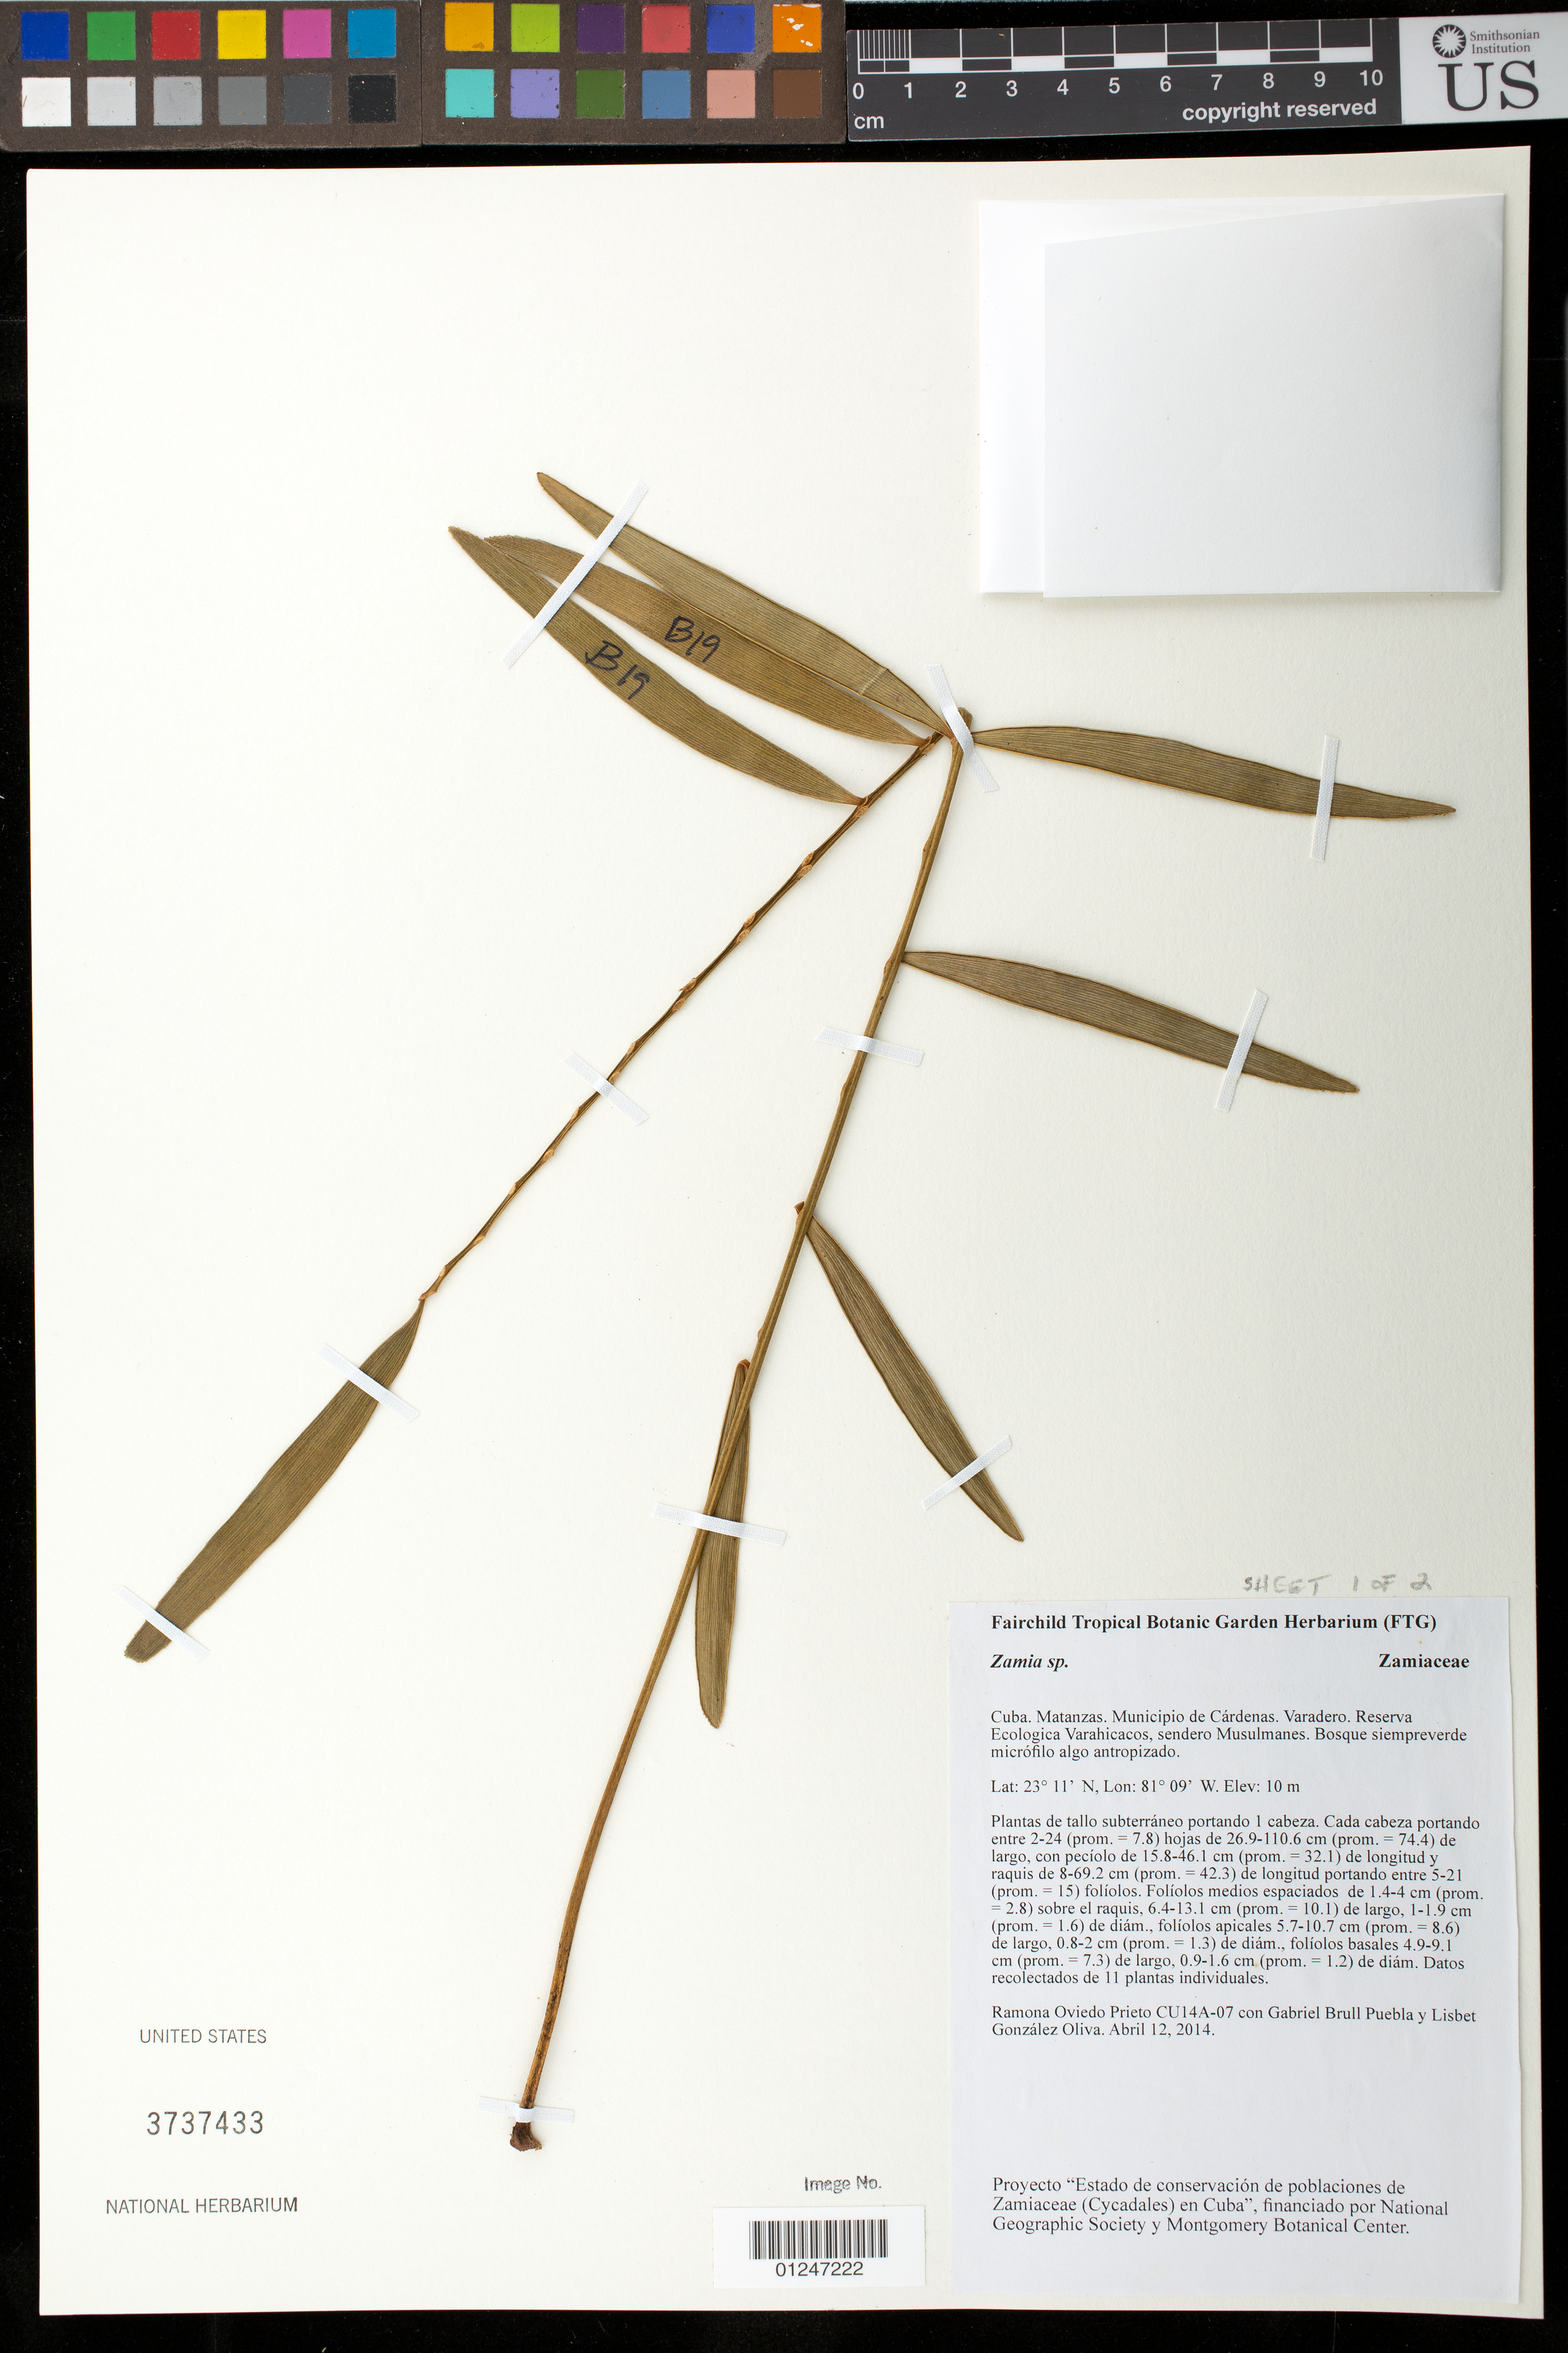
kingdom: Plantae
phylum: Tracheophyta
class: Cycadopsida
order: Cycadales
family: Zamiaceae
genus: Zamia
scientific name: Zamia sp.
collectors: R. Oviedo Prieto et al.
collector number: CU14A-07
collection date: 2014-04-12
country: Cuba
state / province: Matanzas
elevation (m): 10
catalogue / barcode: US 3737433